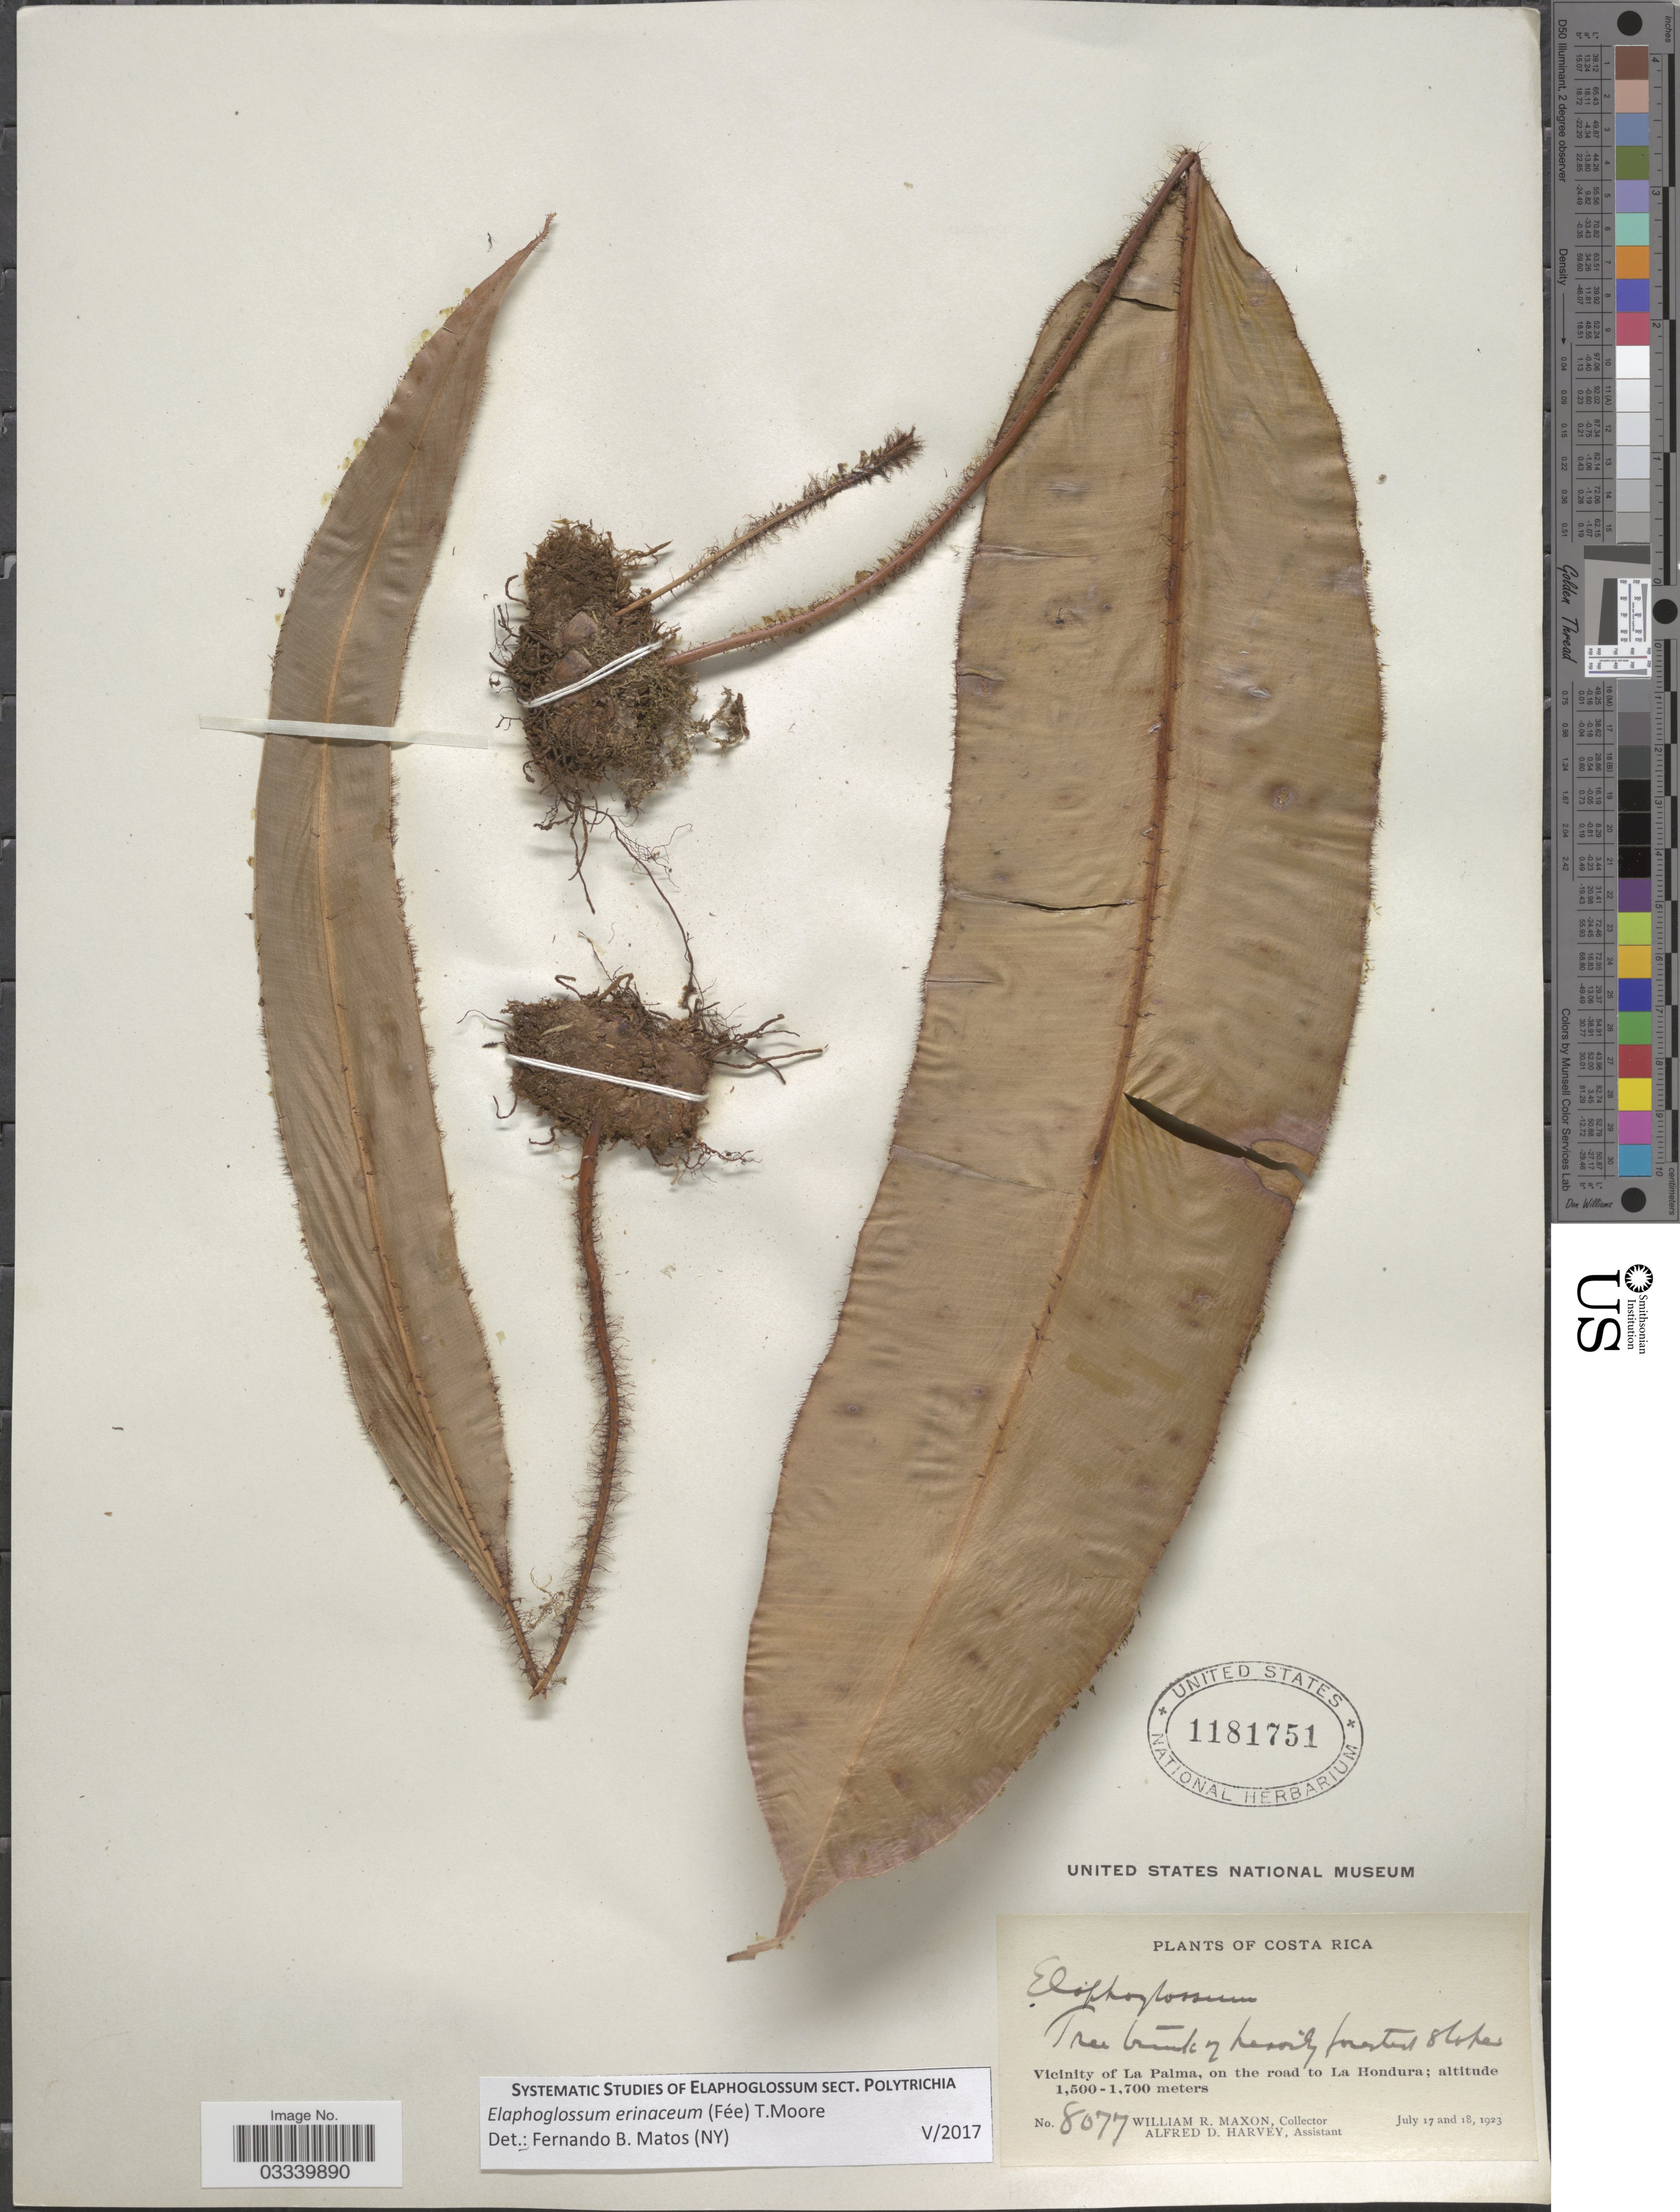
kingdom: Plantae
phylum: Tracheophyta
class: Polypodiopsida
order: Polypodiales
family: Dryopteridaceae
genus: Elaphoglossum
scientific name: Elaphoglossum erinaceum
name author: (Fée) T. Moore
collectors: W. R. Maxon & A. D. Harvey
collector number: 8077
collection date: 1923-07-17/1923-07-18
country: Costa Rica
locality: Vicinity of La Palma, on the road to La Hondura.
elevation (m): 1500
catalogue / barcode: US 1181751